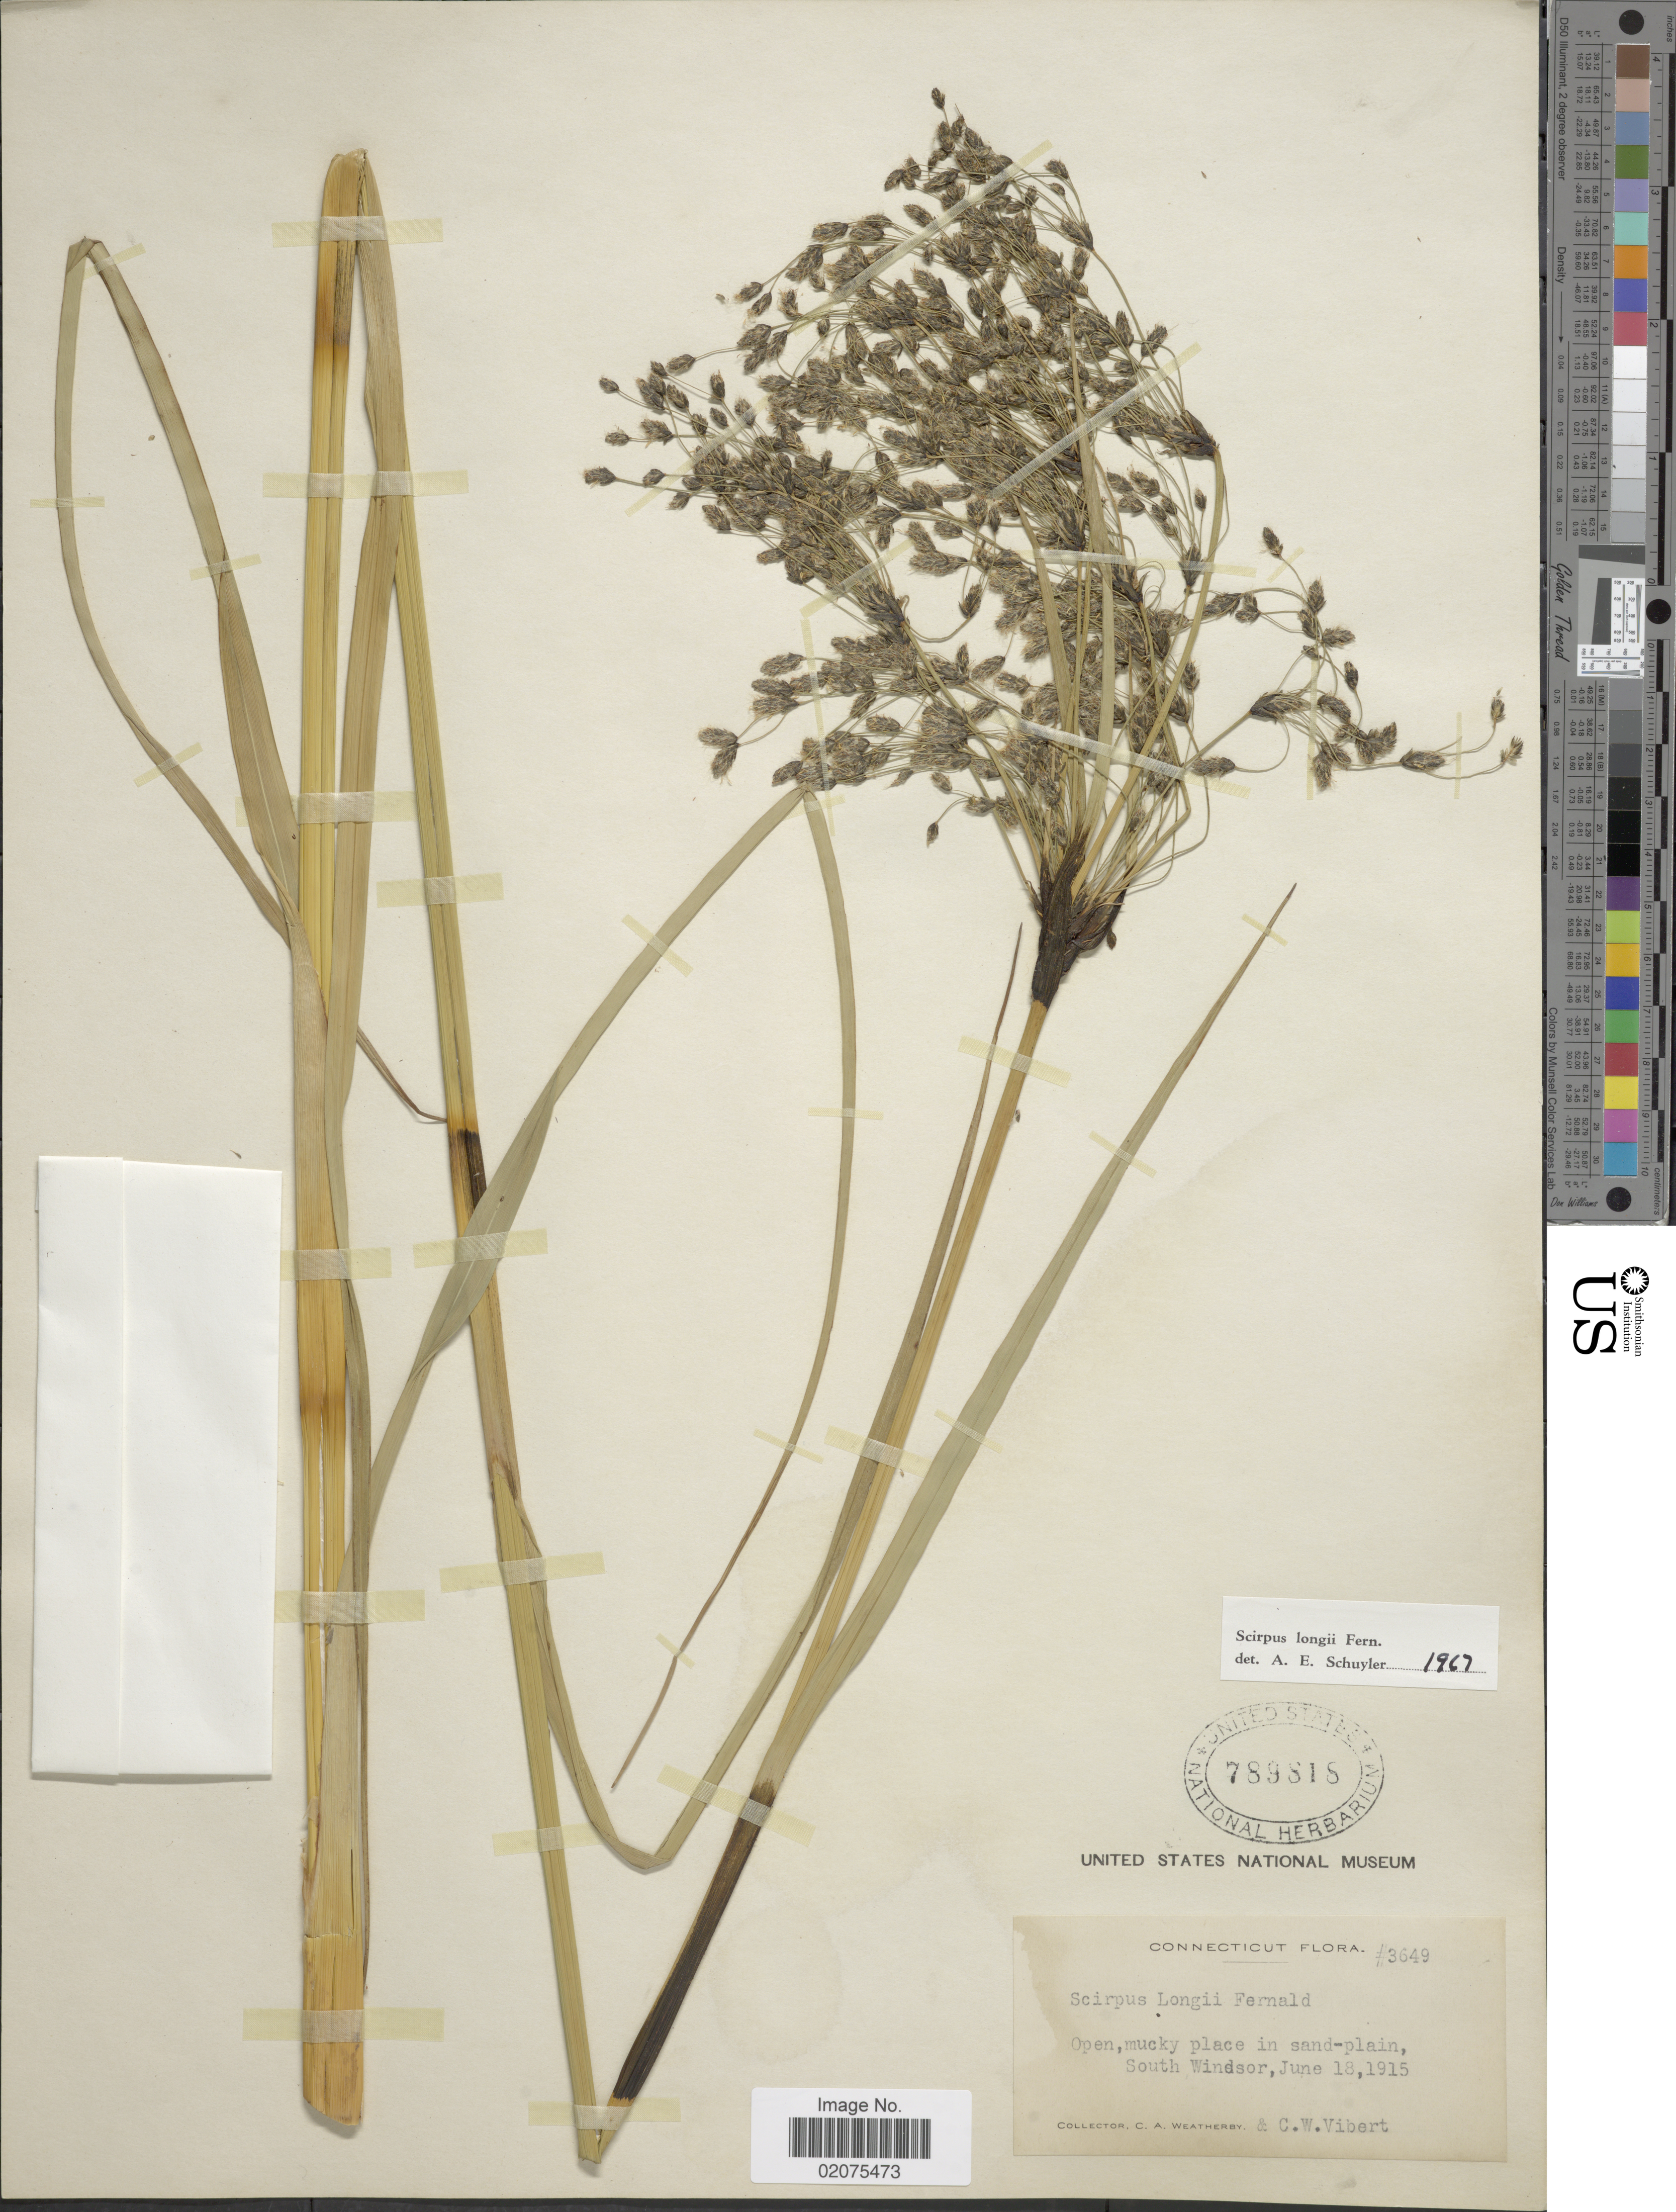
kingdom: Plantae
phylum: Tracheophyta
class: Liliopsida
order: Poales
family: Cyperaceae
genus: Scirpus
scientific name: Scirpus longii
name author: Fernald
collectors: C. A. Weatherby & C. Vibert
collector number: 3649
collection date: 1915-06-18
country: United States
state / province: Connecticut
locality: Open, mucky place in sand-plain, South Windsor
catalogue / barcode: US 789818